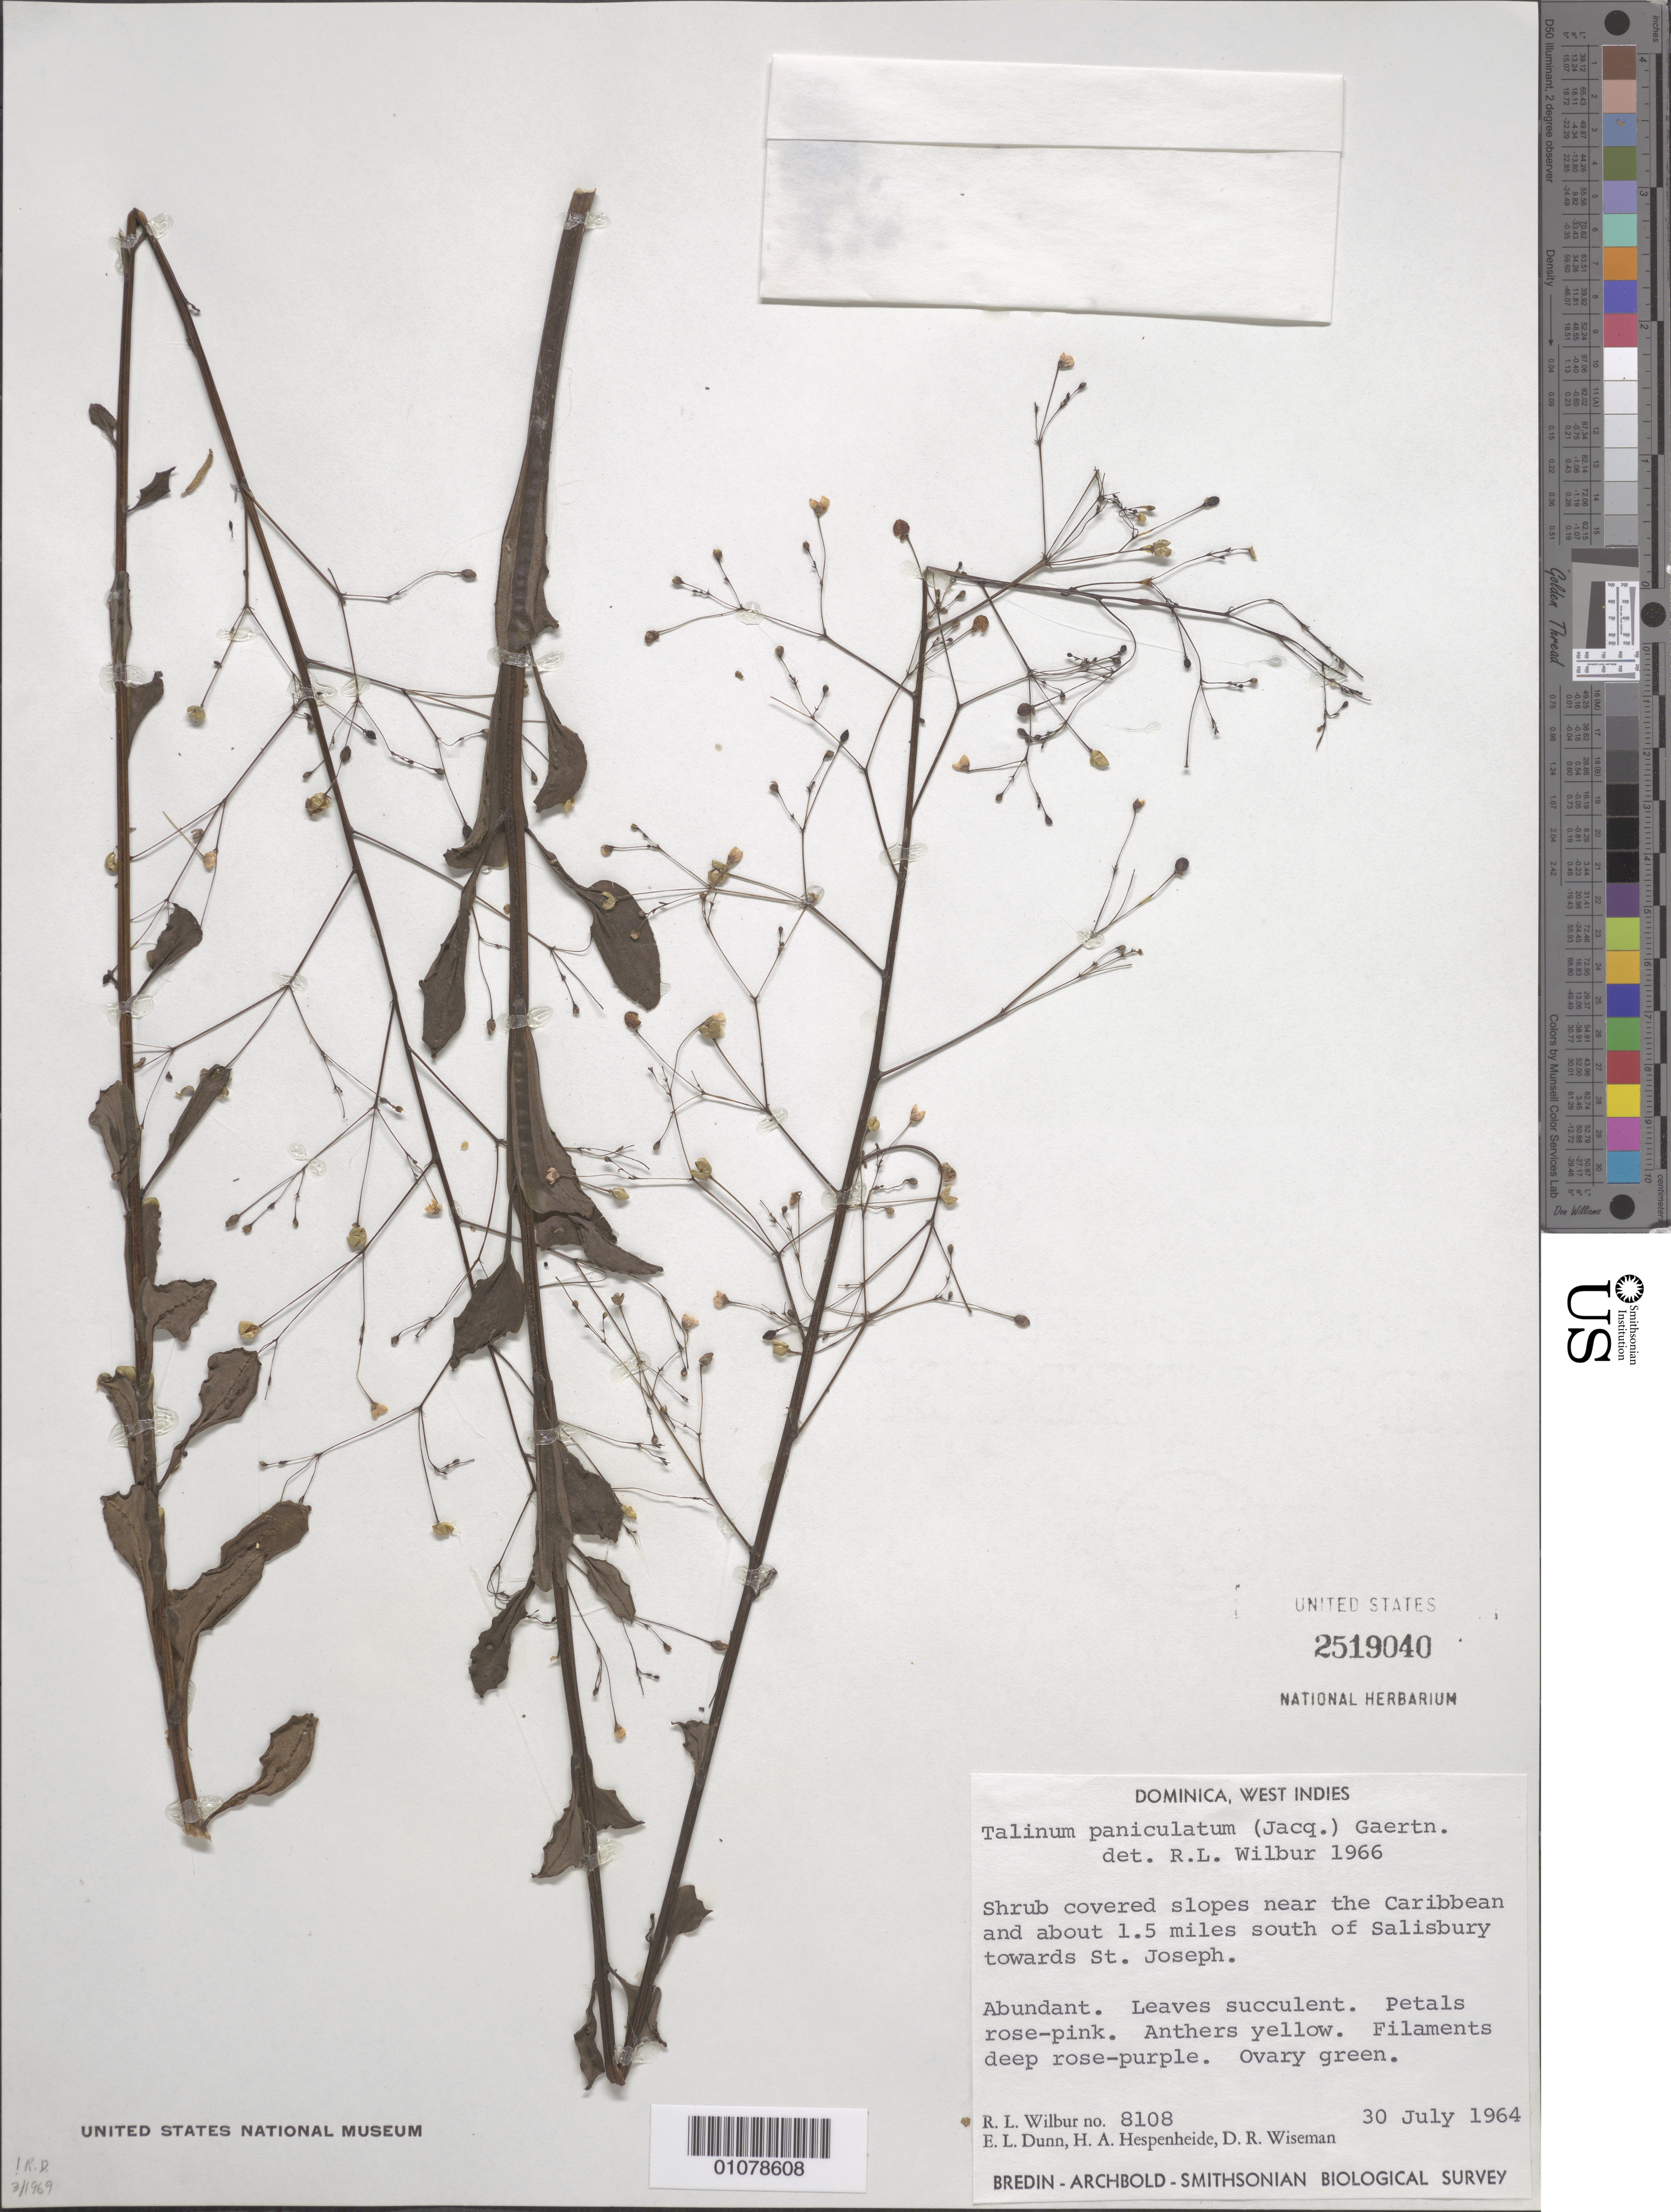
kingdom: Plantae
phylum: Tracheophyta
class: Magnoliopsida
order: Caryophyllales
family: Talinaceae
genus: Talinum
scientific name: Talinum paniculatum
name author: (Jacq.) Gaertn.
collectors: R. L. Wilbur, E. Dunn, H. A. Hespenheide & D. R. Wiseman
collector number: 8108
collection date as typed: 30 Jul 1964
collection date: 1964-07-30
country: Dominica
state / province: St. Joseph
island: Dominica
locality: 1.5 miles S of Salisbury towards St. Joseph.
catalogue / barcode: US 2519040